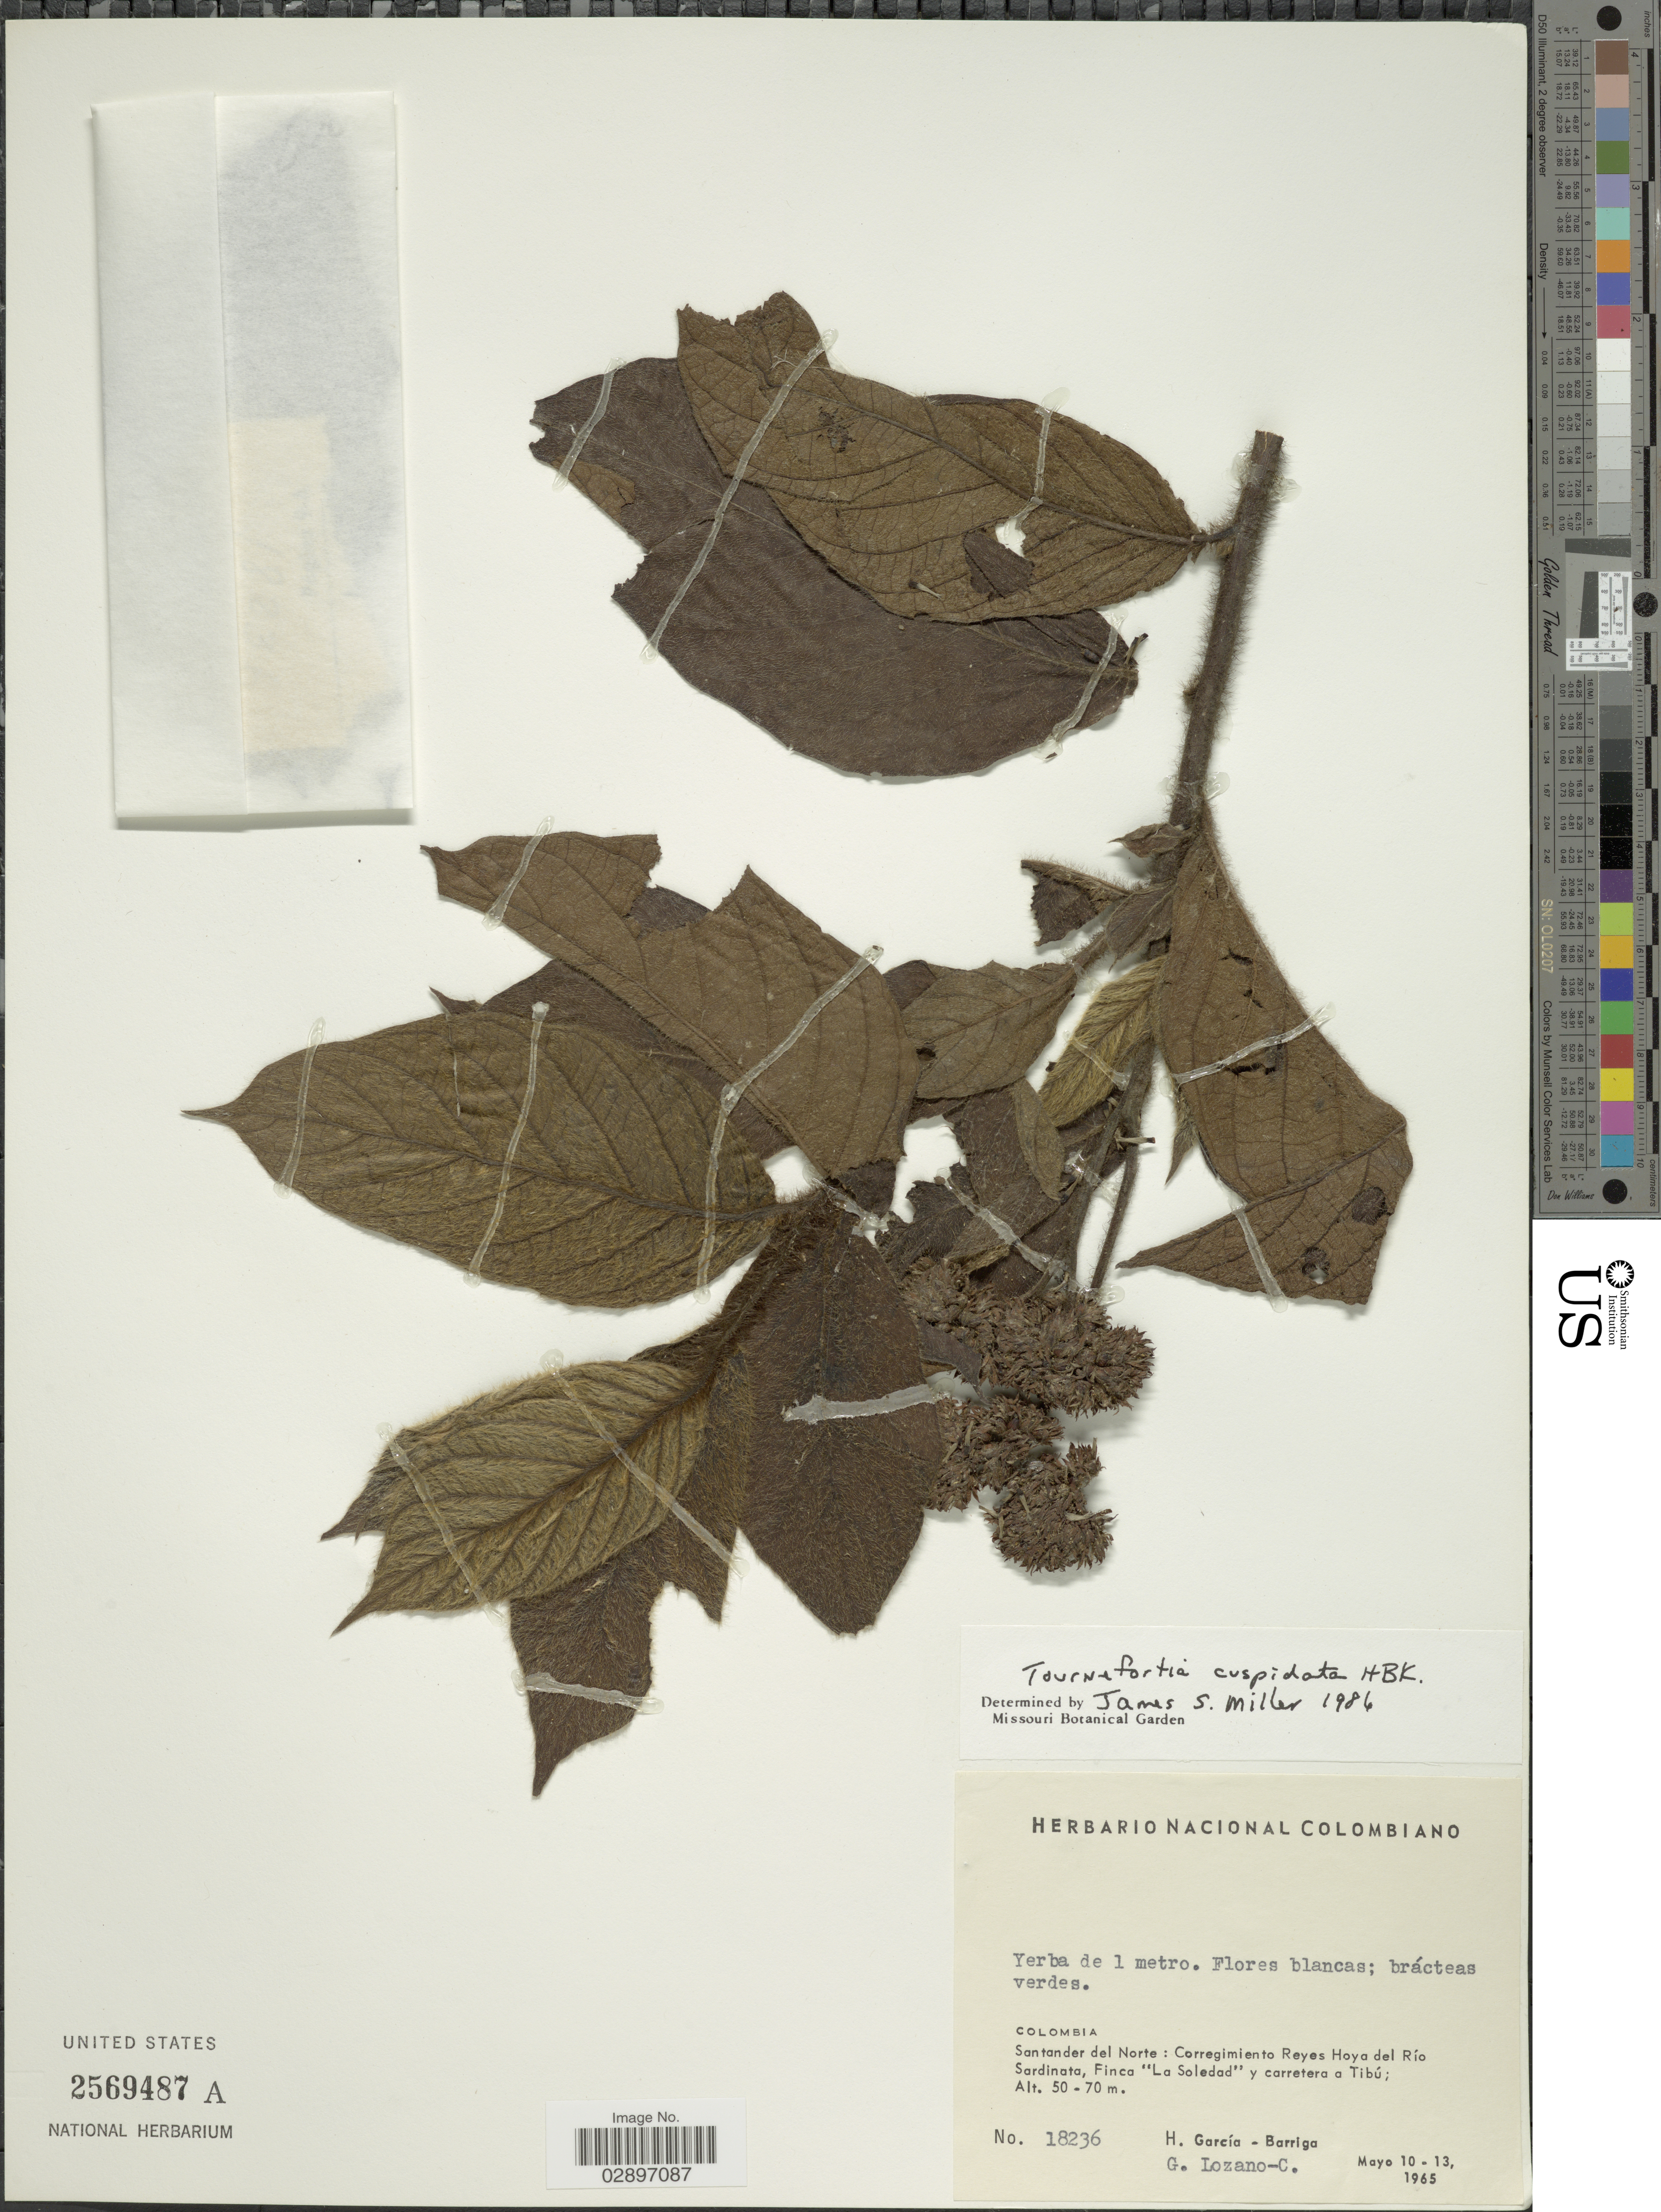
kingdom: Plantae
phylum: Tracheophyta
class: Magnoliopsida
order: Boraginales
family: Heliotropiaceae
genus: Tournefortia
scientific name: Tournefortia cuspidata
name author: Kunth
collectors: H. García Barriga & G. Lozano-Contreras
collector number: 18236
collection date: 1965-05-10/1965-05-13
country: Colombia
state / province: Norte de Santander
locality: Corregimiento Reyes Hoya del Río Sardinata, Finca "La Soledad" y carretera a Tibú.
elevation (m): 50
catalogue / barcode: US 2569487A